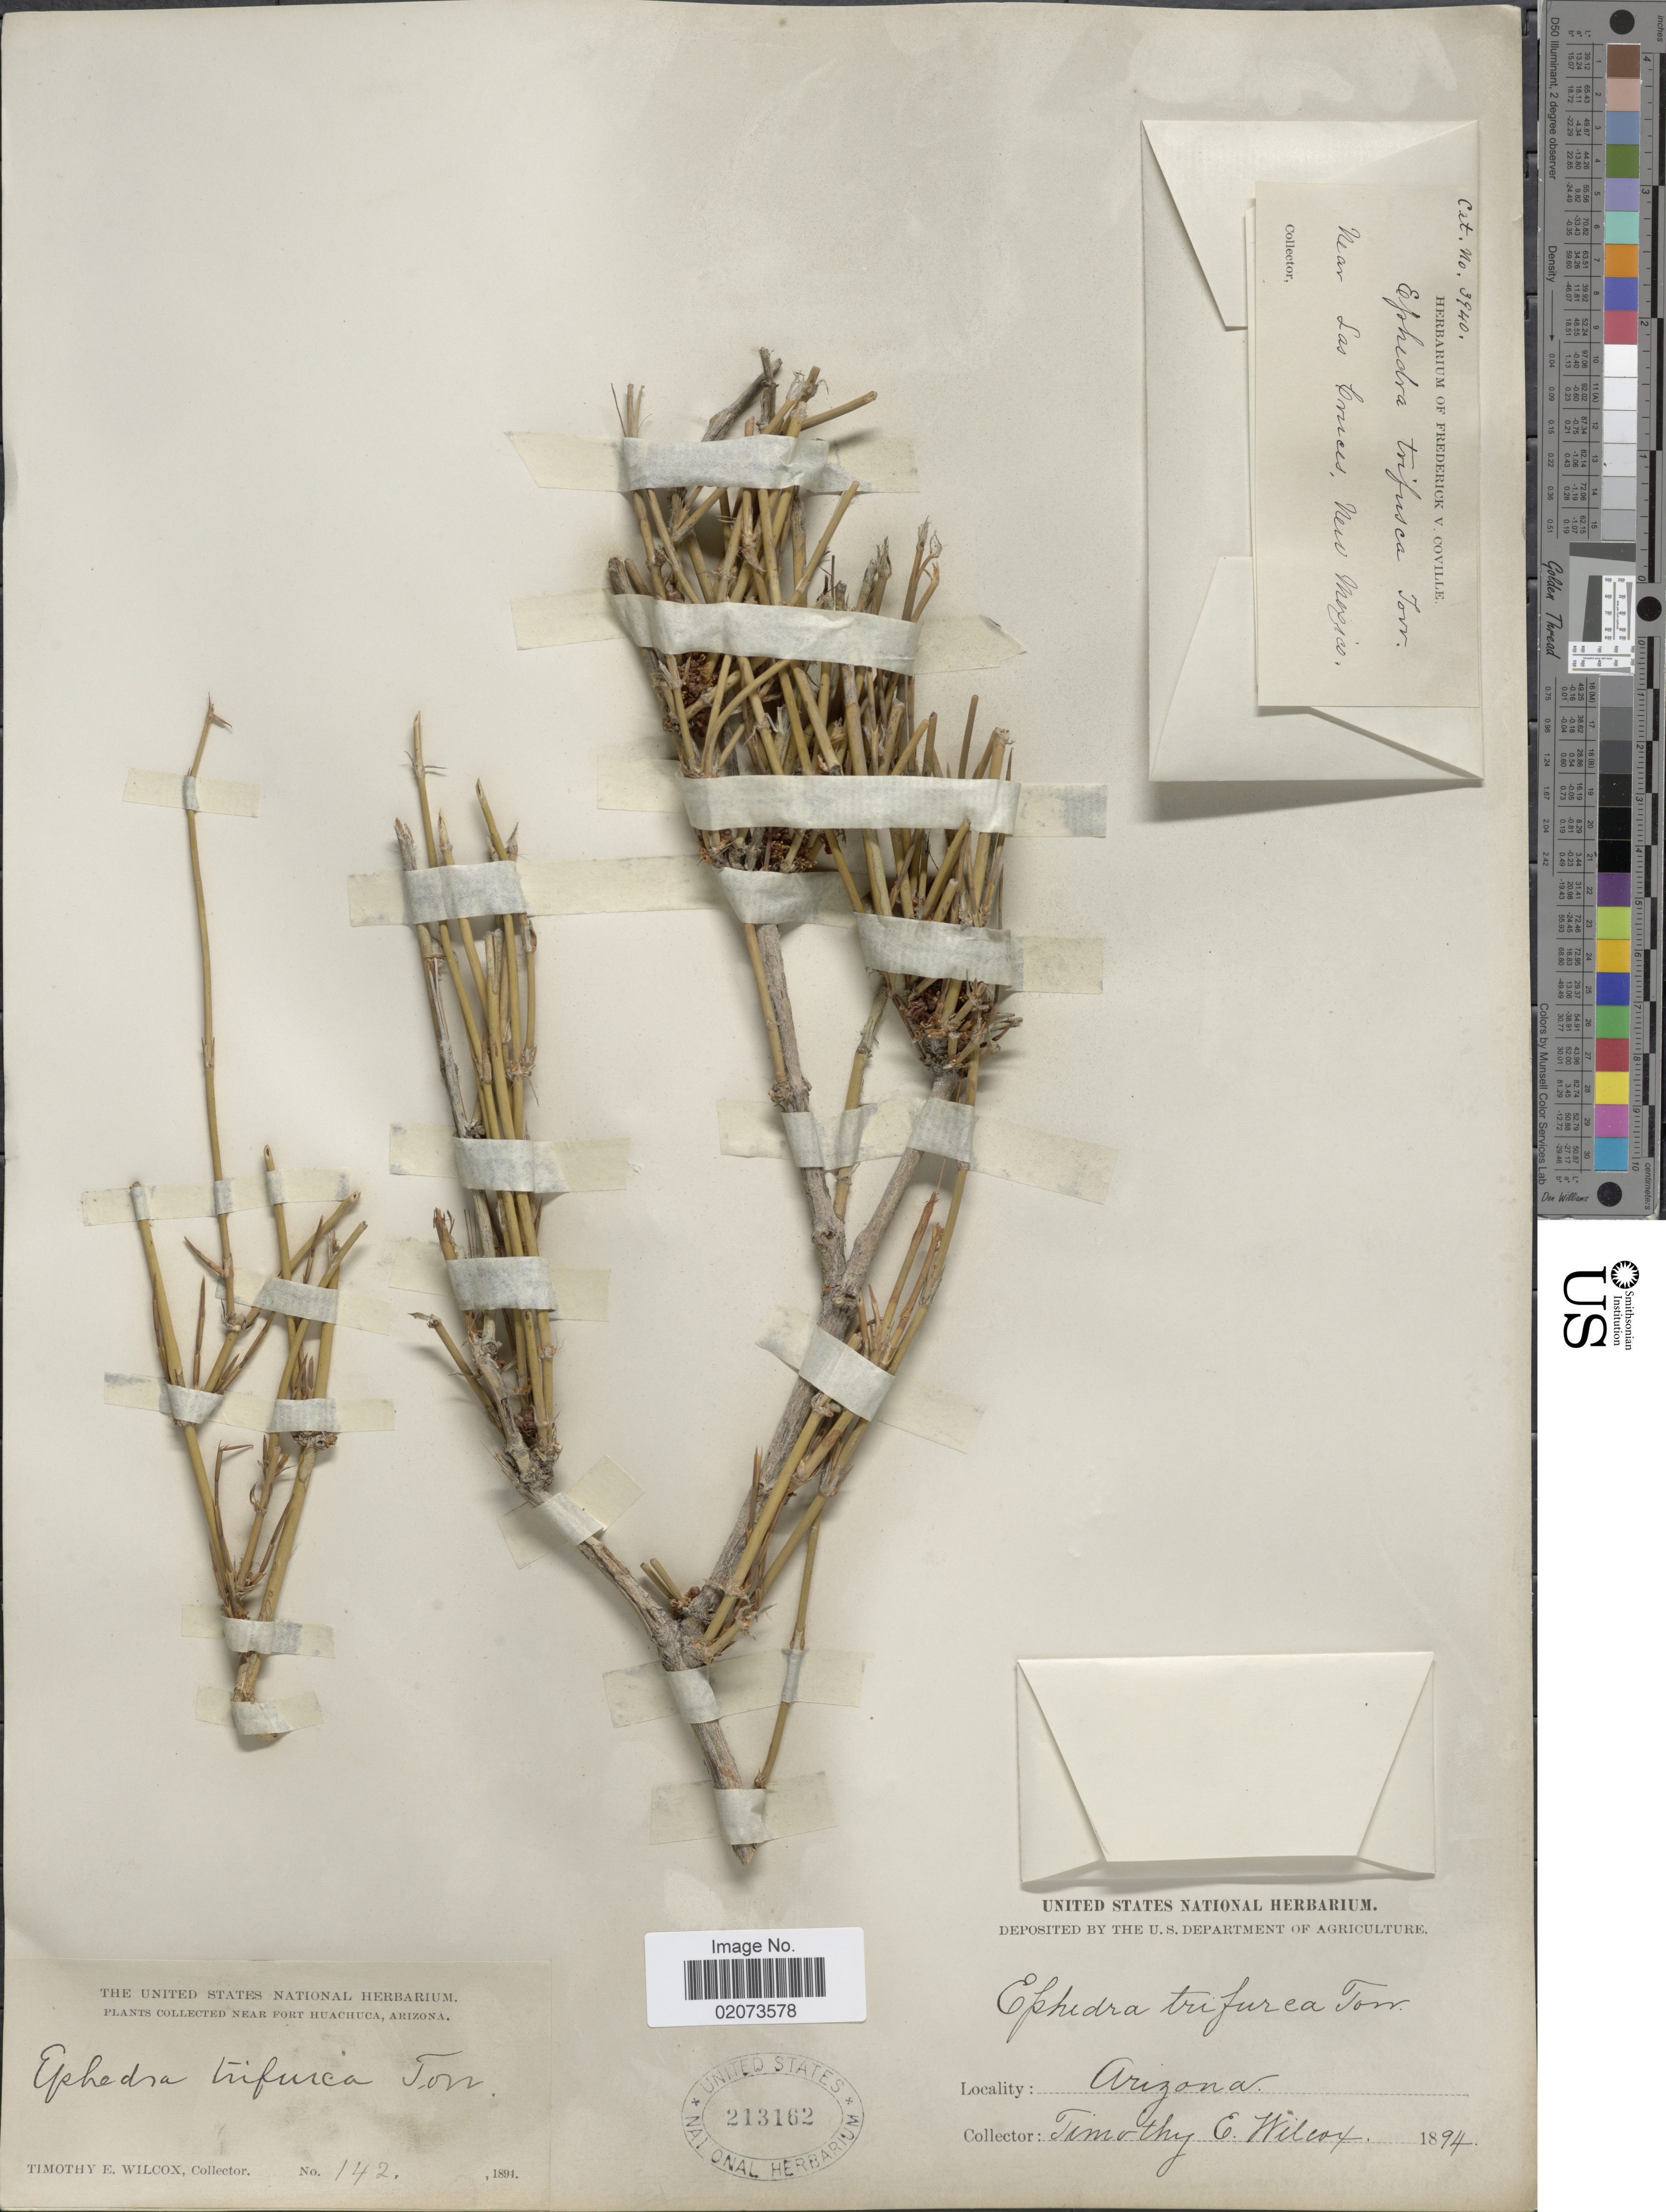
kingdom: Plantae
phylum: Tracheophyta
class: Gnetopsida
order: Ephedrales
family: Ephedraceae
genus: Ephedra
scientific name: Ephedra trifurca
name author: Torr. ex S. Watson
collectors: T. E. Wilcox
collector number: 142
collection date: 1894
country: United States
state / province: Arizona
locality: Near Port Huachuca.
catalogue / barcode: US 213162